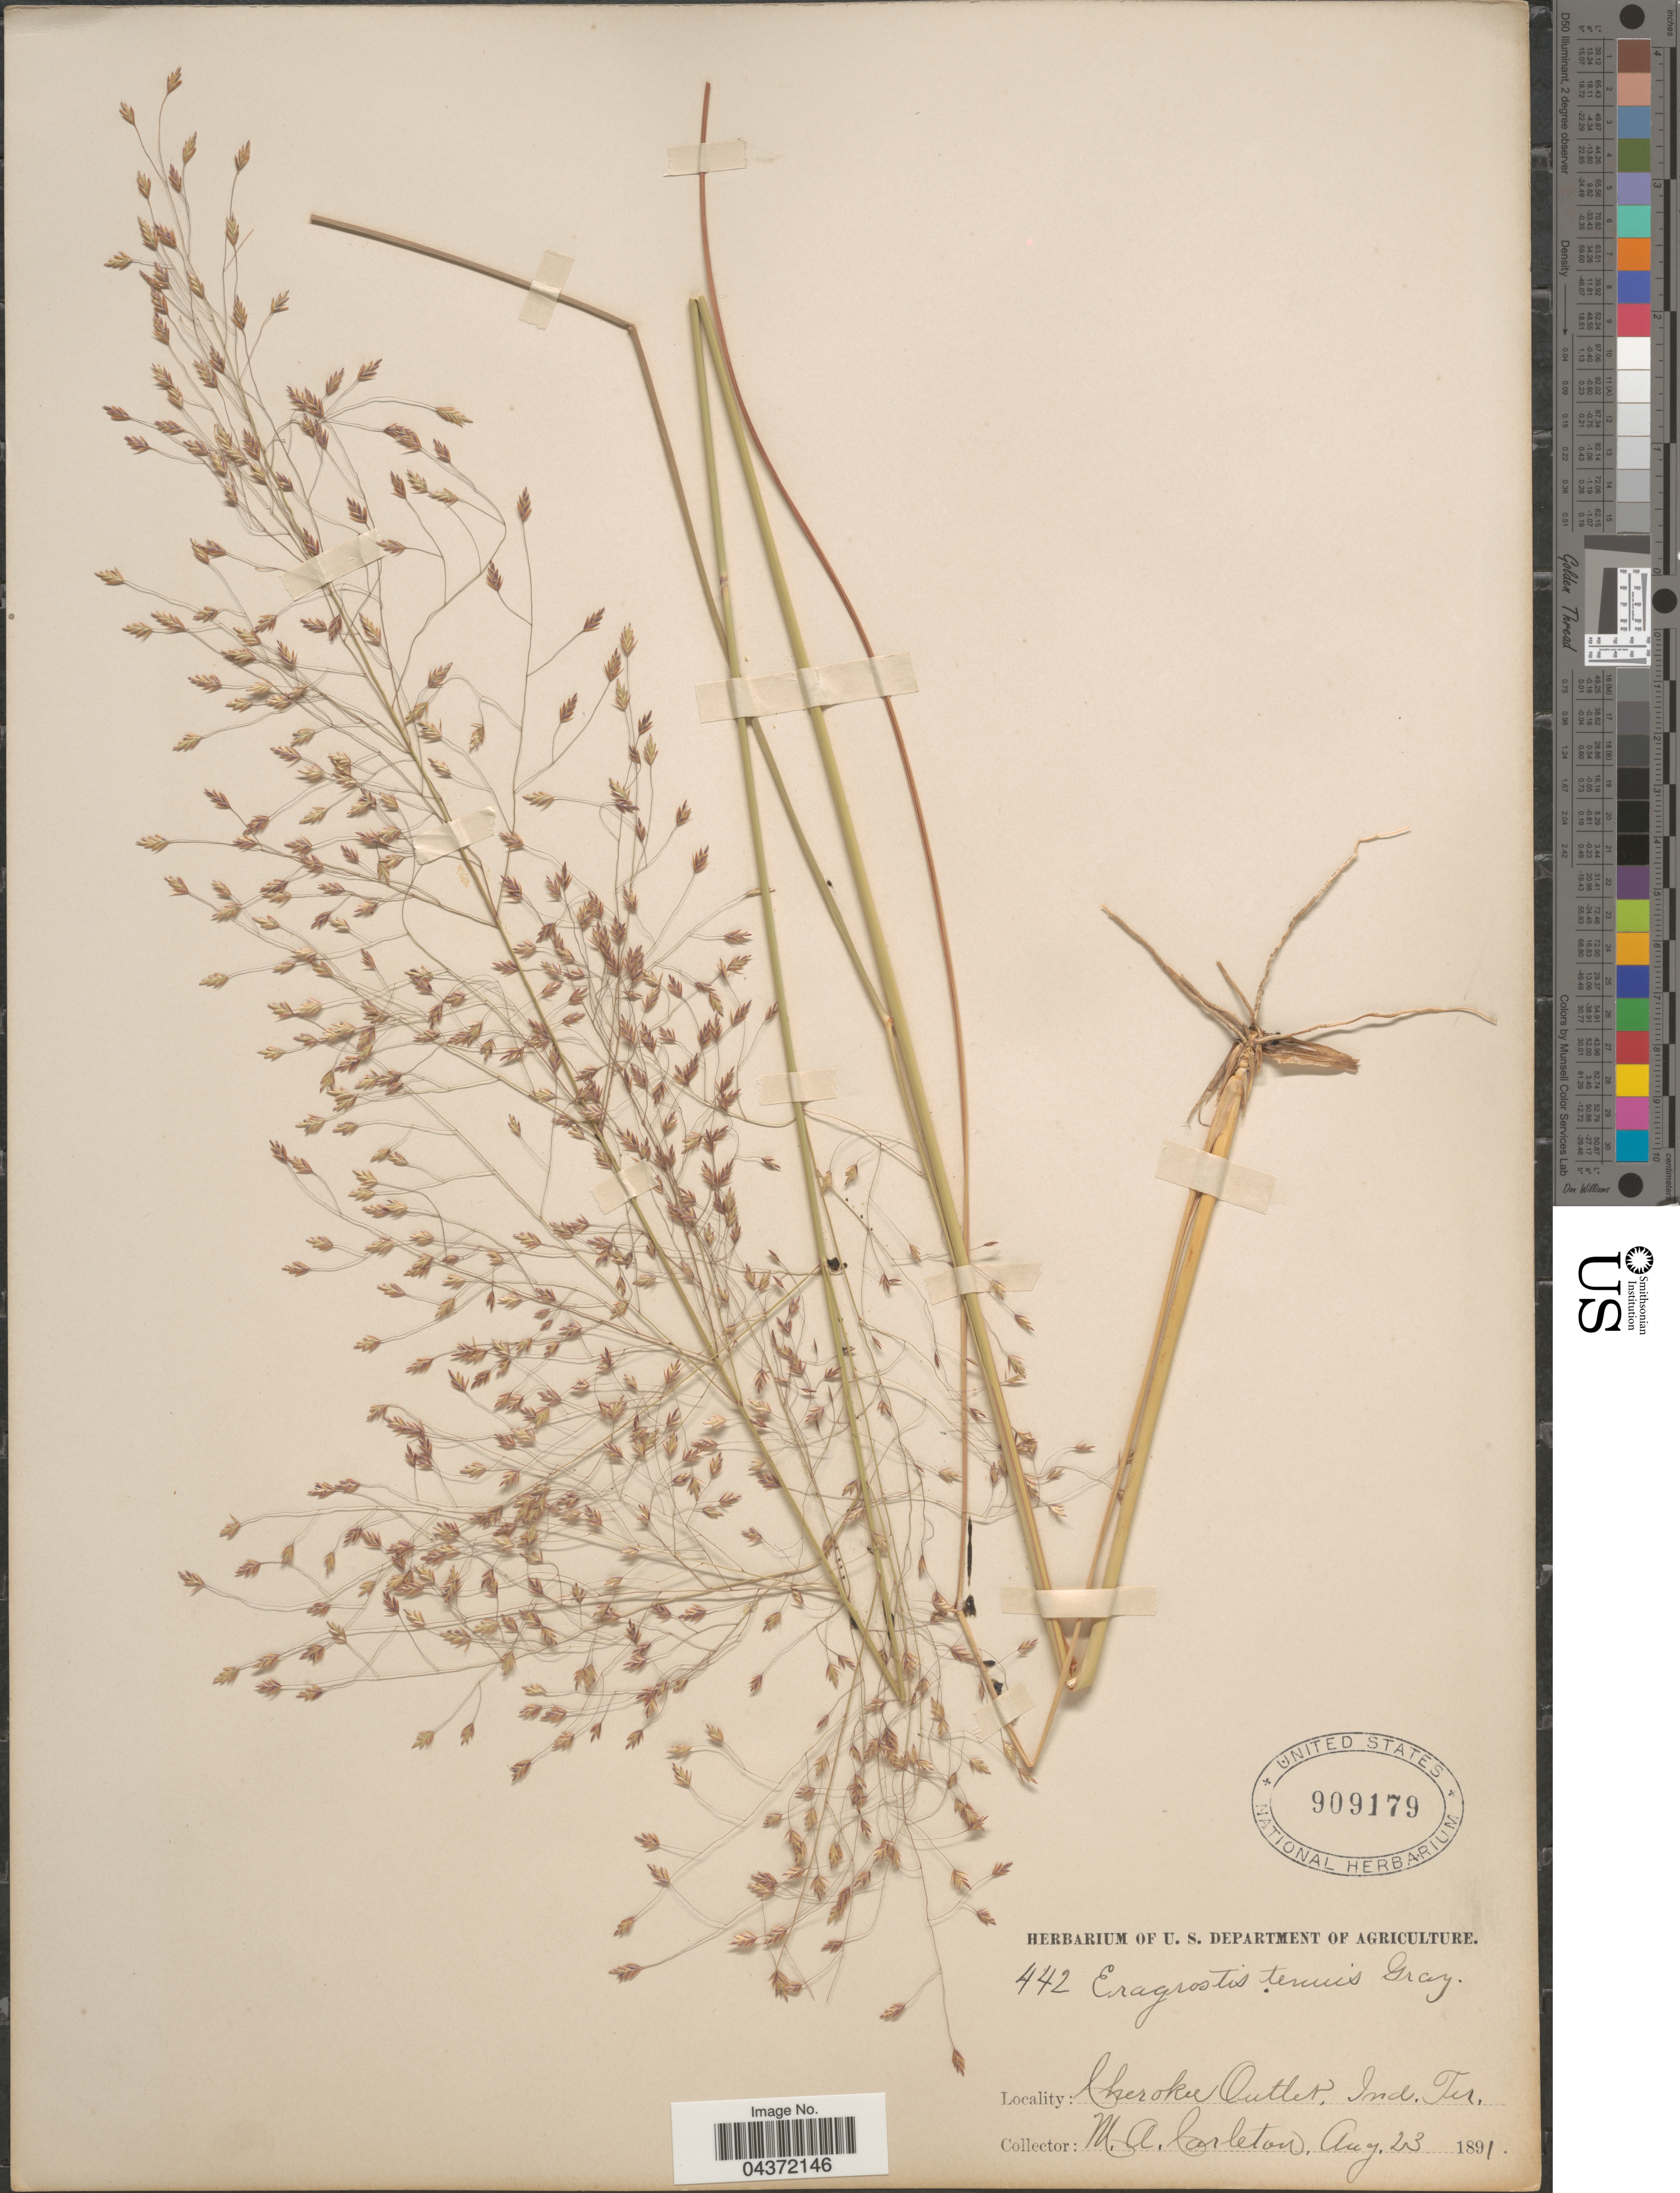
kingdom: Plantae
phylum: Tracheophyta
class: Liliopsida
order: Poales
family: Poaceae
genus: Eragrostis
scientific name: Eragrostis trichodes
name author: (Nutt.) Alph. Wood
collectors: M. A. Carleton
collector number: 442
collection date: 1891-08-23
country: United States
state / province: Oklahoma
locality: Cherokee Outlet. Ind. Ter.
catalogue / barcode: US 909179